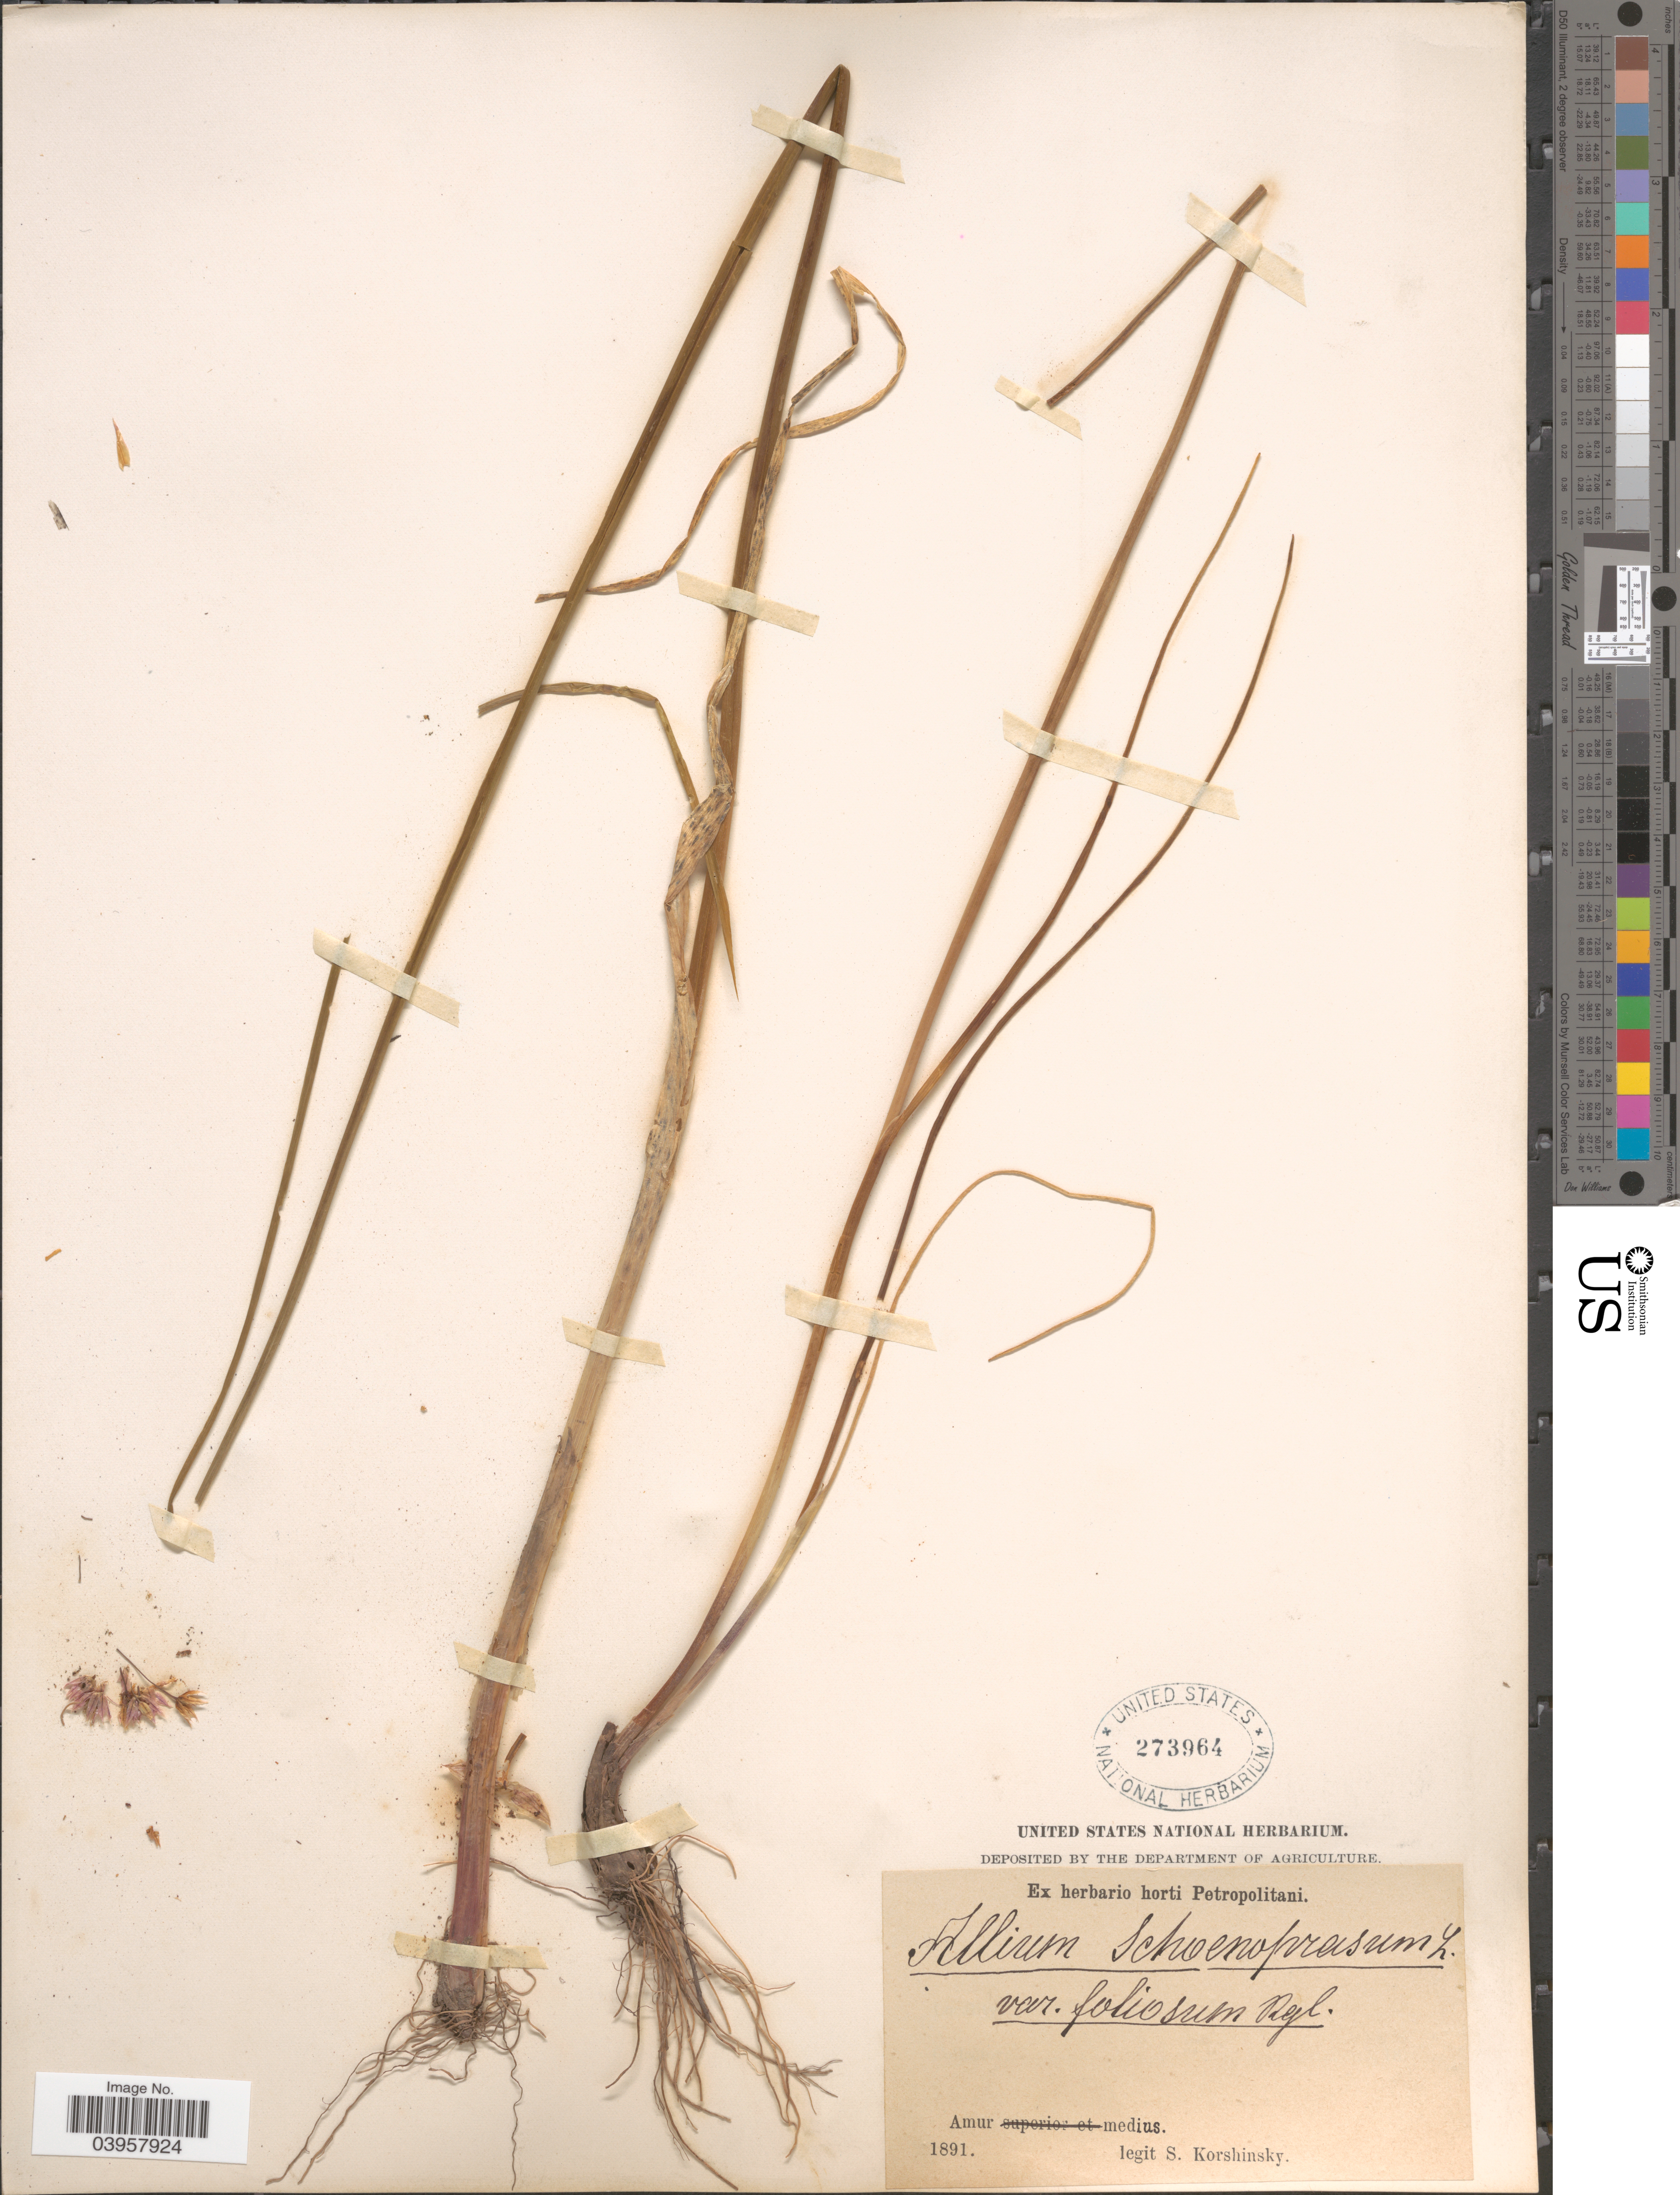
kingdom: Plantae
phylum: Tracheophyta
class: Liliopsida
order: Asparagales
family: Amaryllidaceae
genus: Allium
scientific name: Allium schoenoprasum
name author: L.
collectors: S. I. Korshinsky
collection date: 1891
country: Russian Federation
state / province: Amur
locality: Amur medius.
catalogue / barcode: US 273964